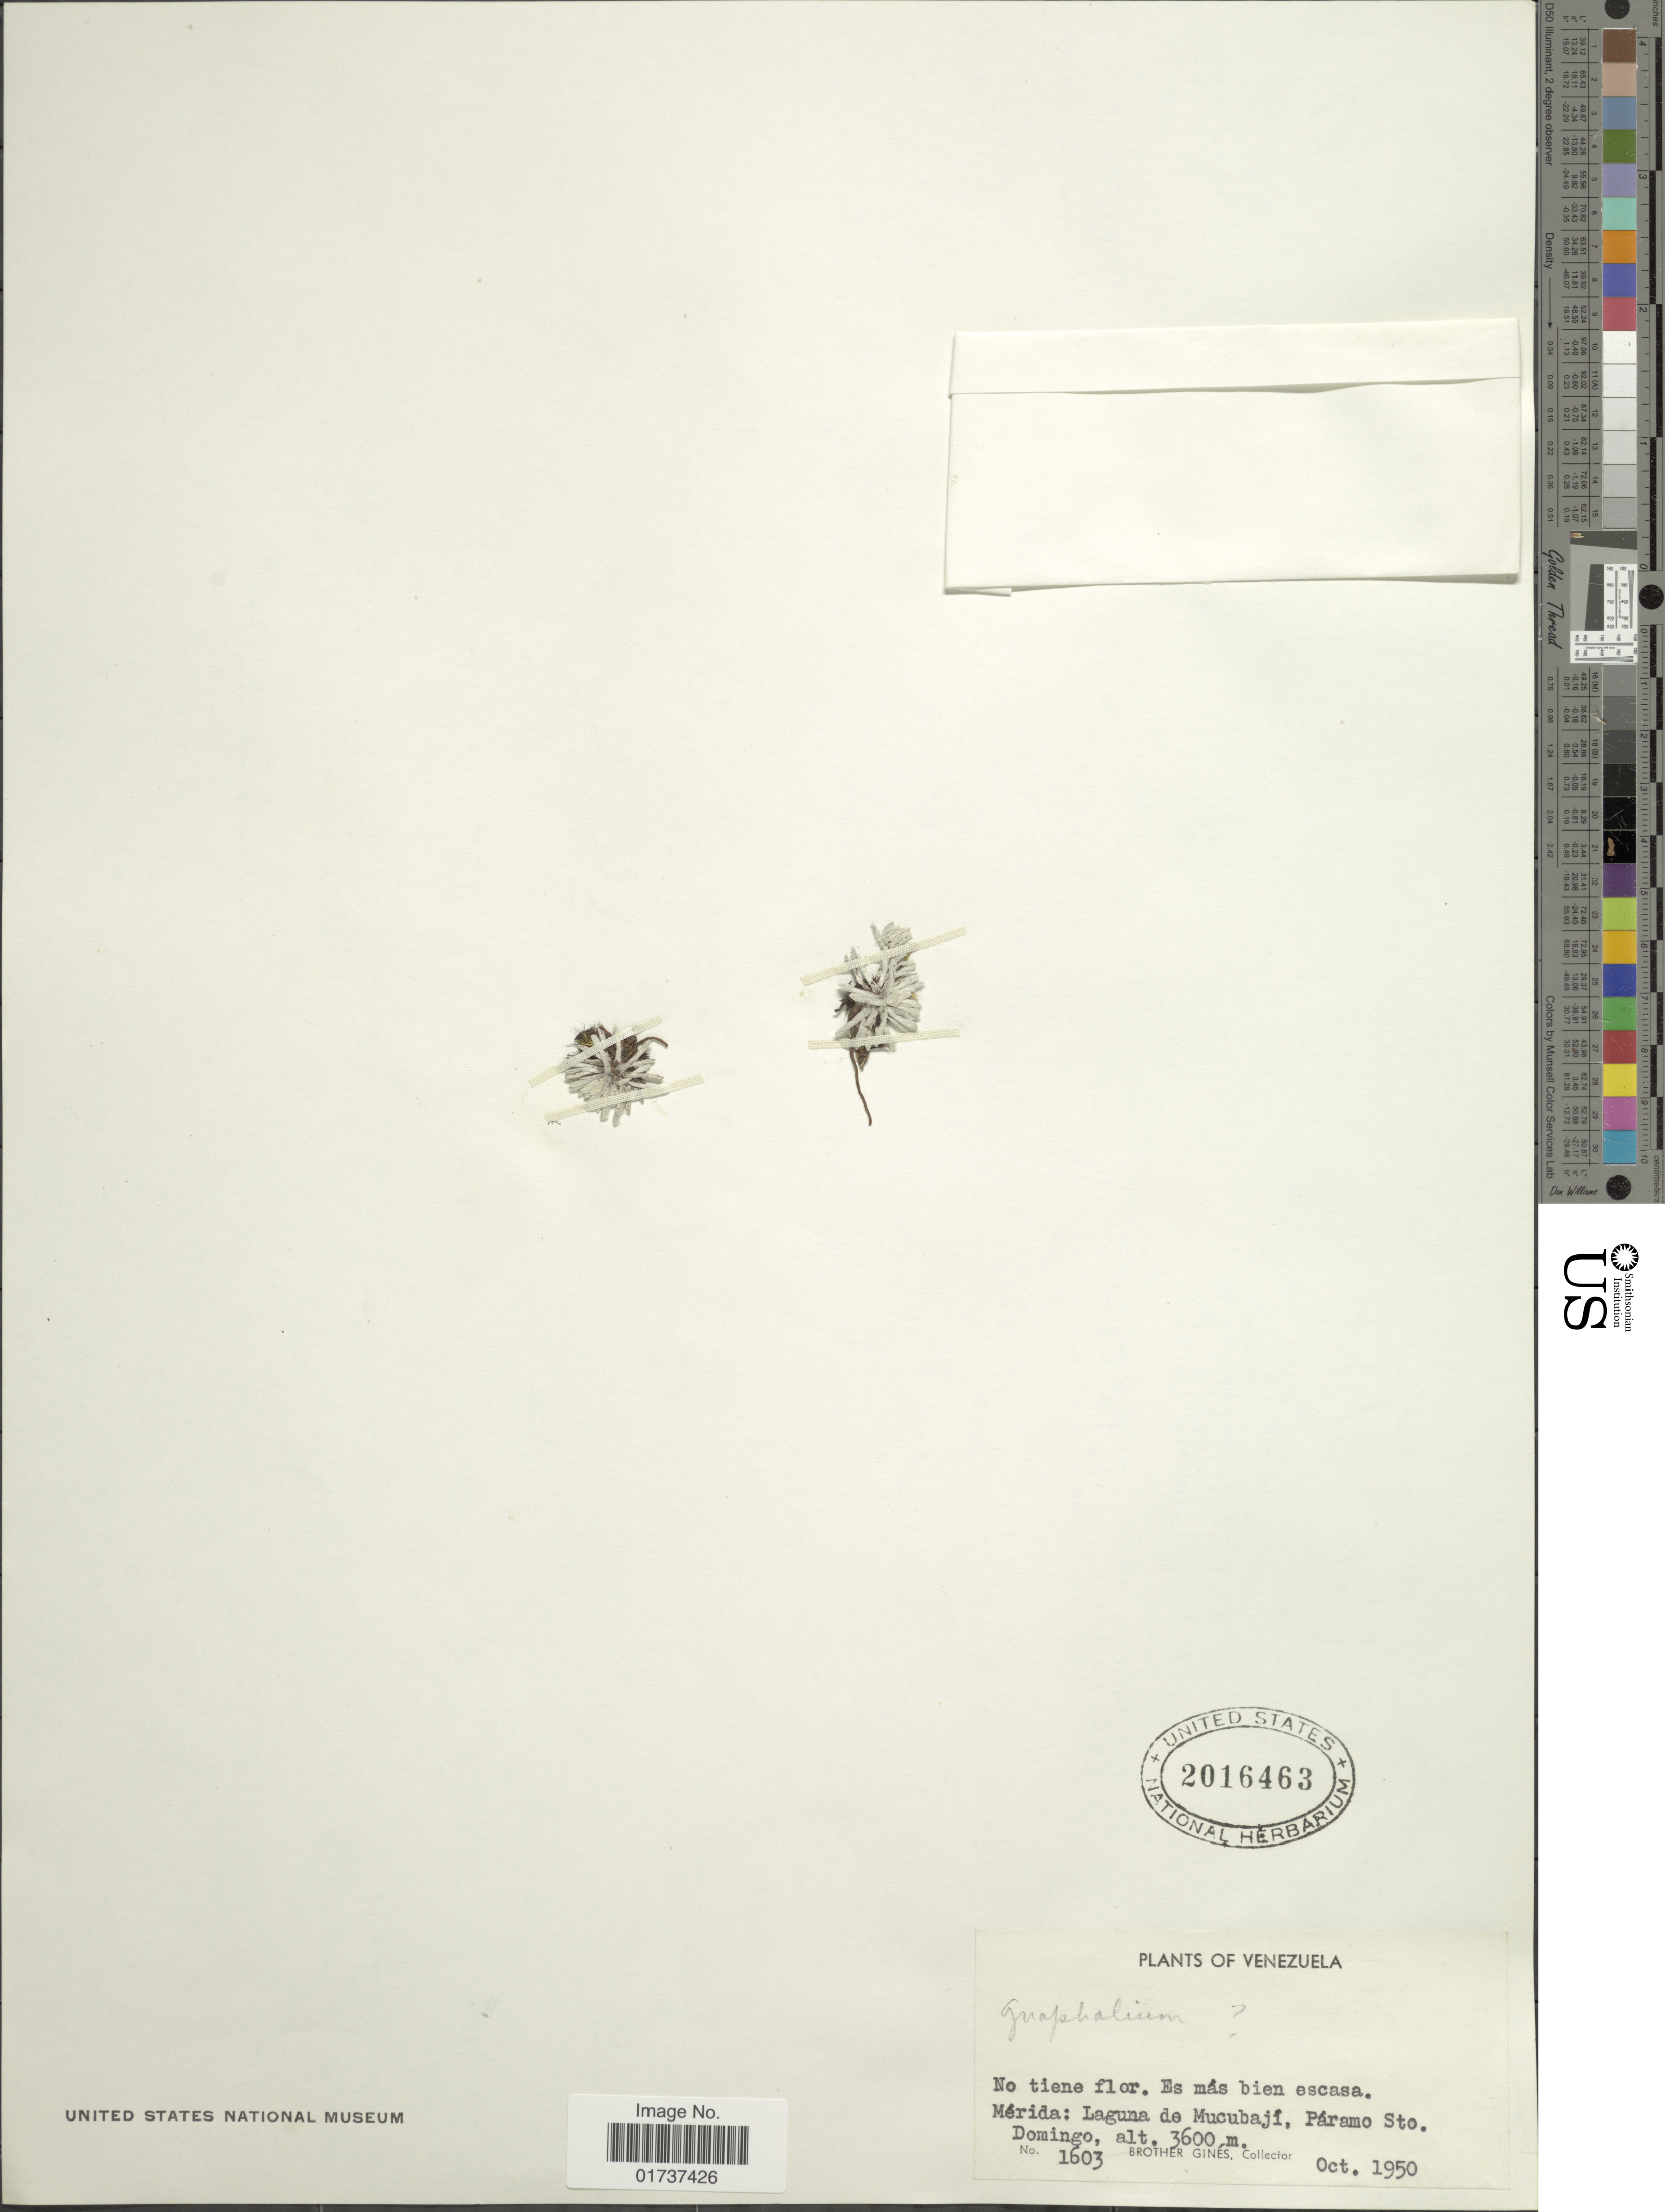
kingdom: Plantae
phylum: Tracheophyta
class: Magnoliopsida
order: Asterales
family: Asteraceae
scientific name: Orognaphalon paramorum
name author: (S.F. Blake) G.L. Nesom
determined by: Nesom, Guy L.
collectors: Bro. Gines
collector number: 1603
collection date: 1950-10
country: Venezuela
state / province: Mérida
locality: Laguna de Mucubají, Páramo Sto Domingo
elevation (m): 3600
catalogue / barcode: US 2016463